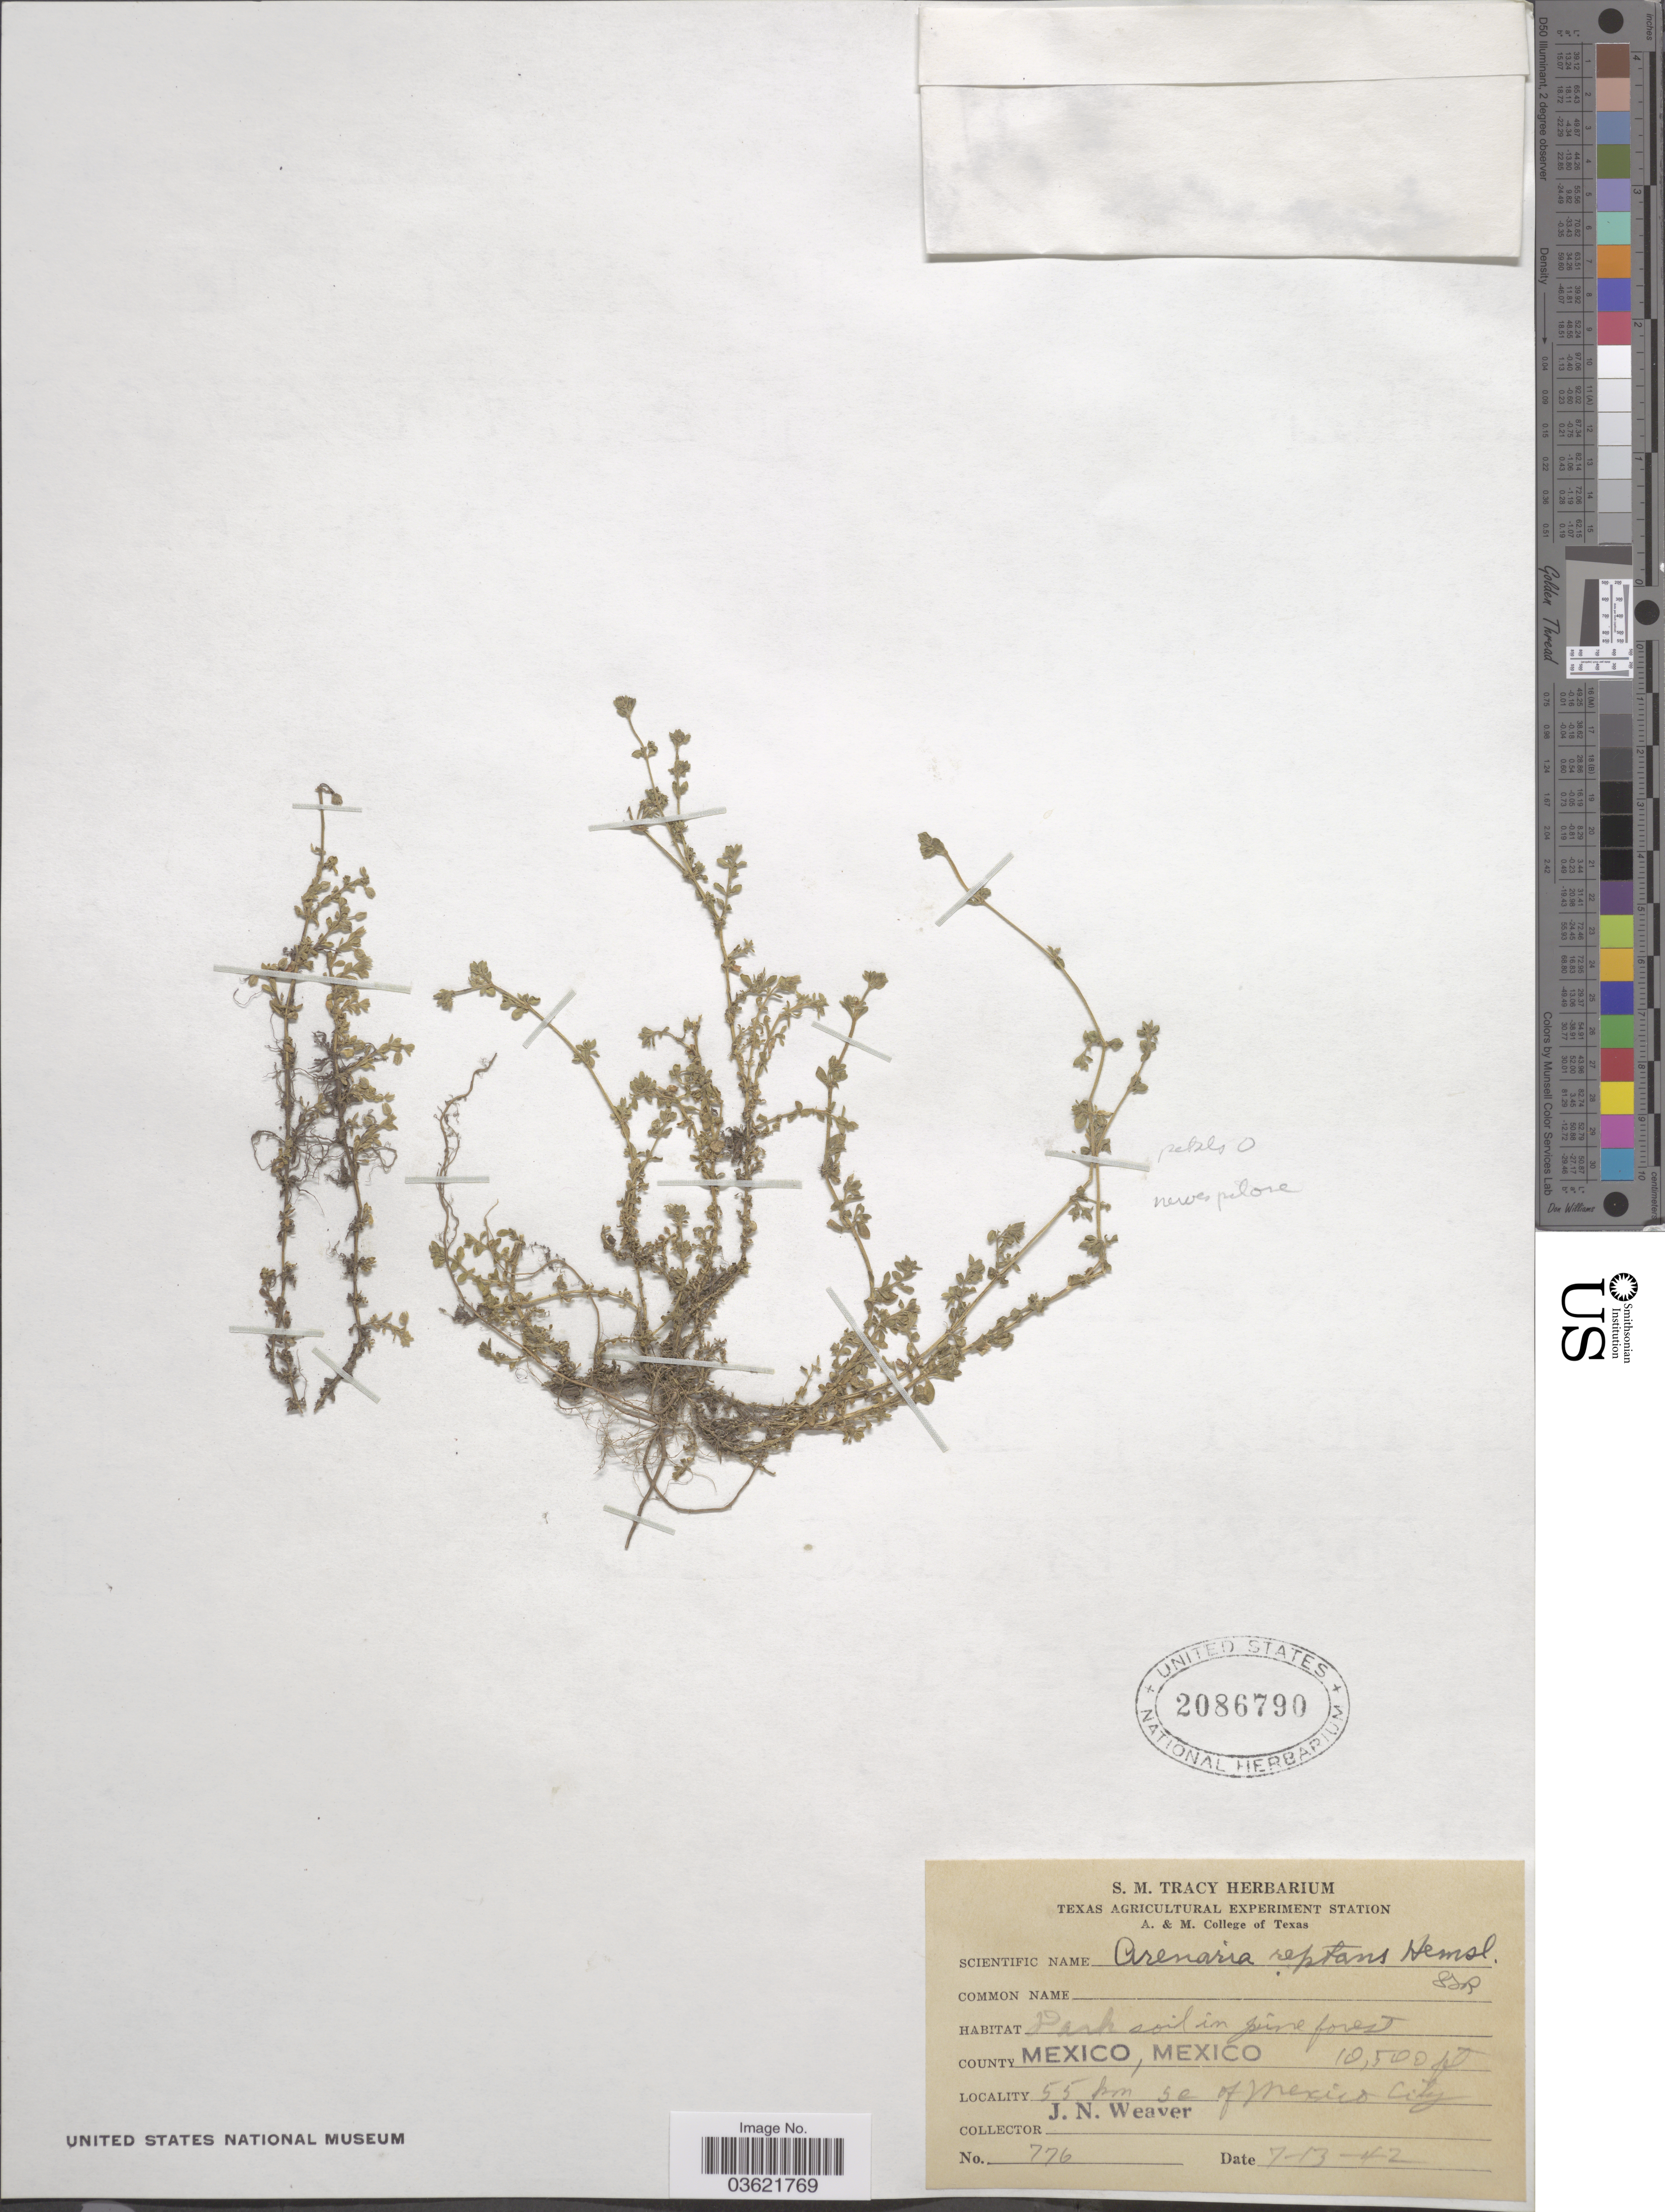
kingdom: Plantae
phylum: Tracheophyta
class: Magnoliopsida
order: Caryophyllales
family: Caryophyllaceae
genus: Arenaria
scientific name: Arenaria reptans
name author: Hemsl.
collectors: J. N. Weaver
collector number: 776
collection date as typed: Transcribed d/m/y: 13/7/42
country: Mexico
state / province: México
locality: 55 km se of Mexico City.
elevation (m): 3200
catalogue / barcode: US 2086790